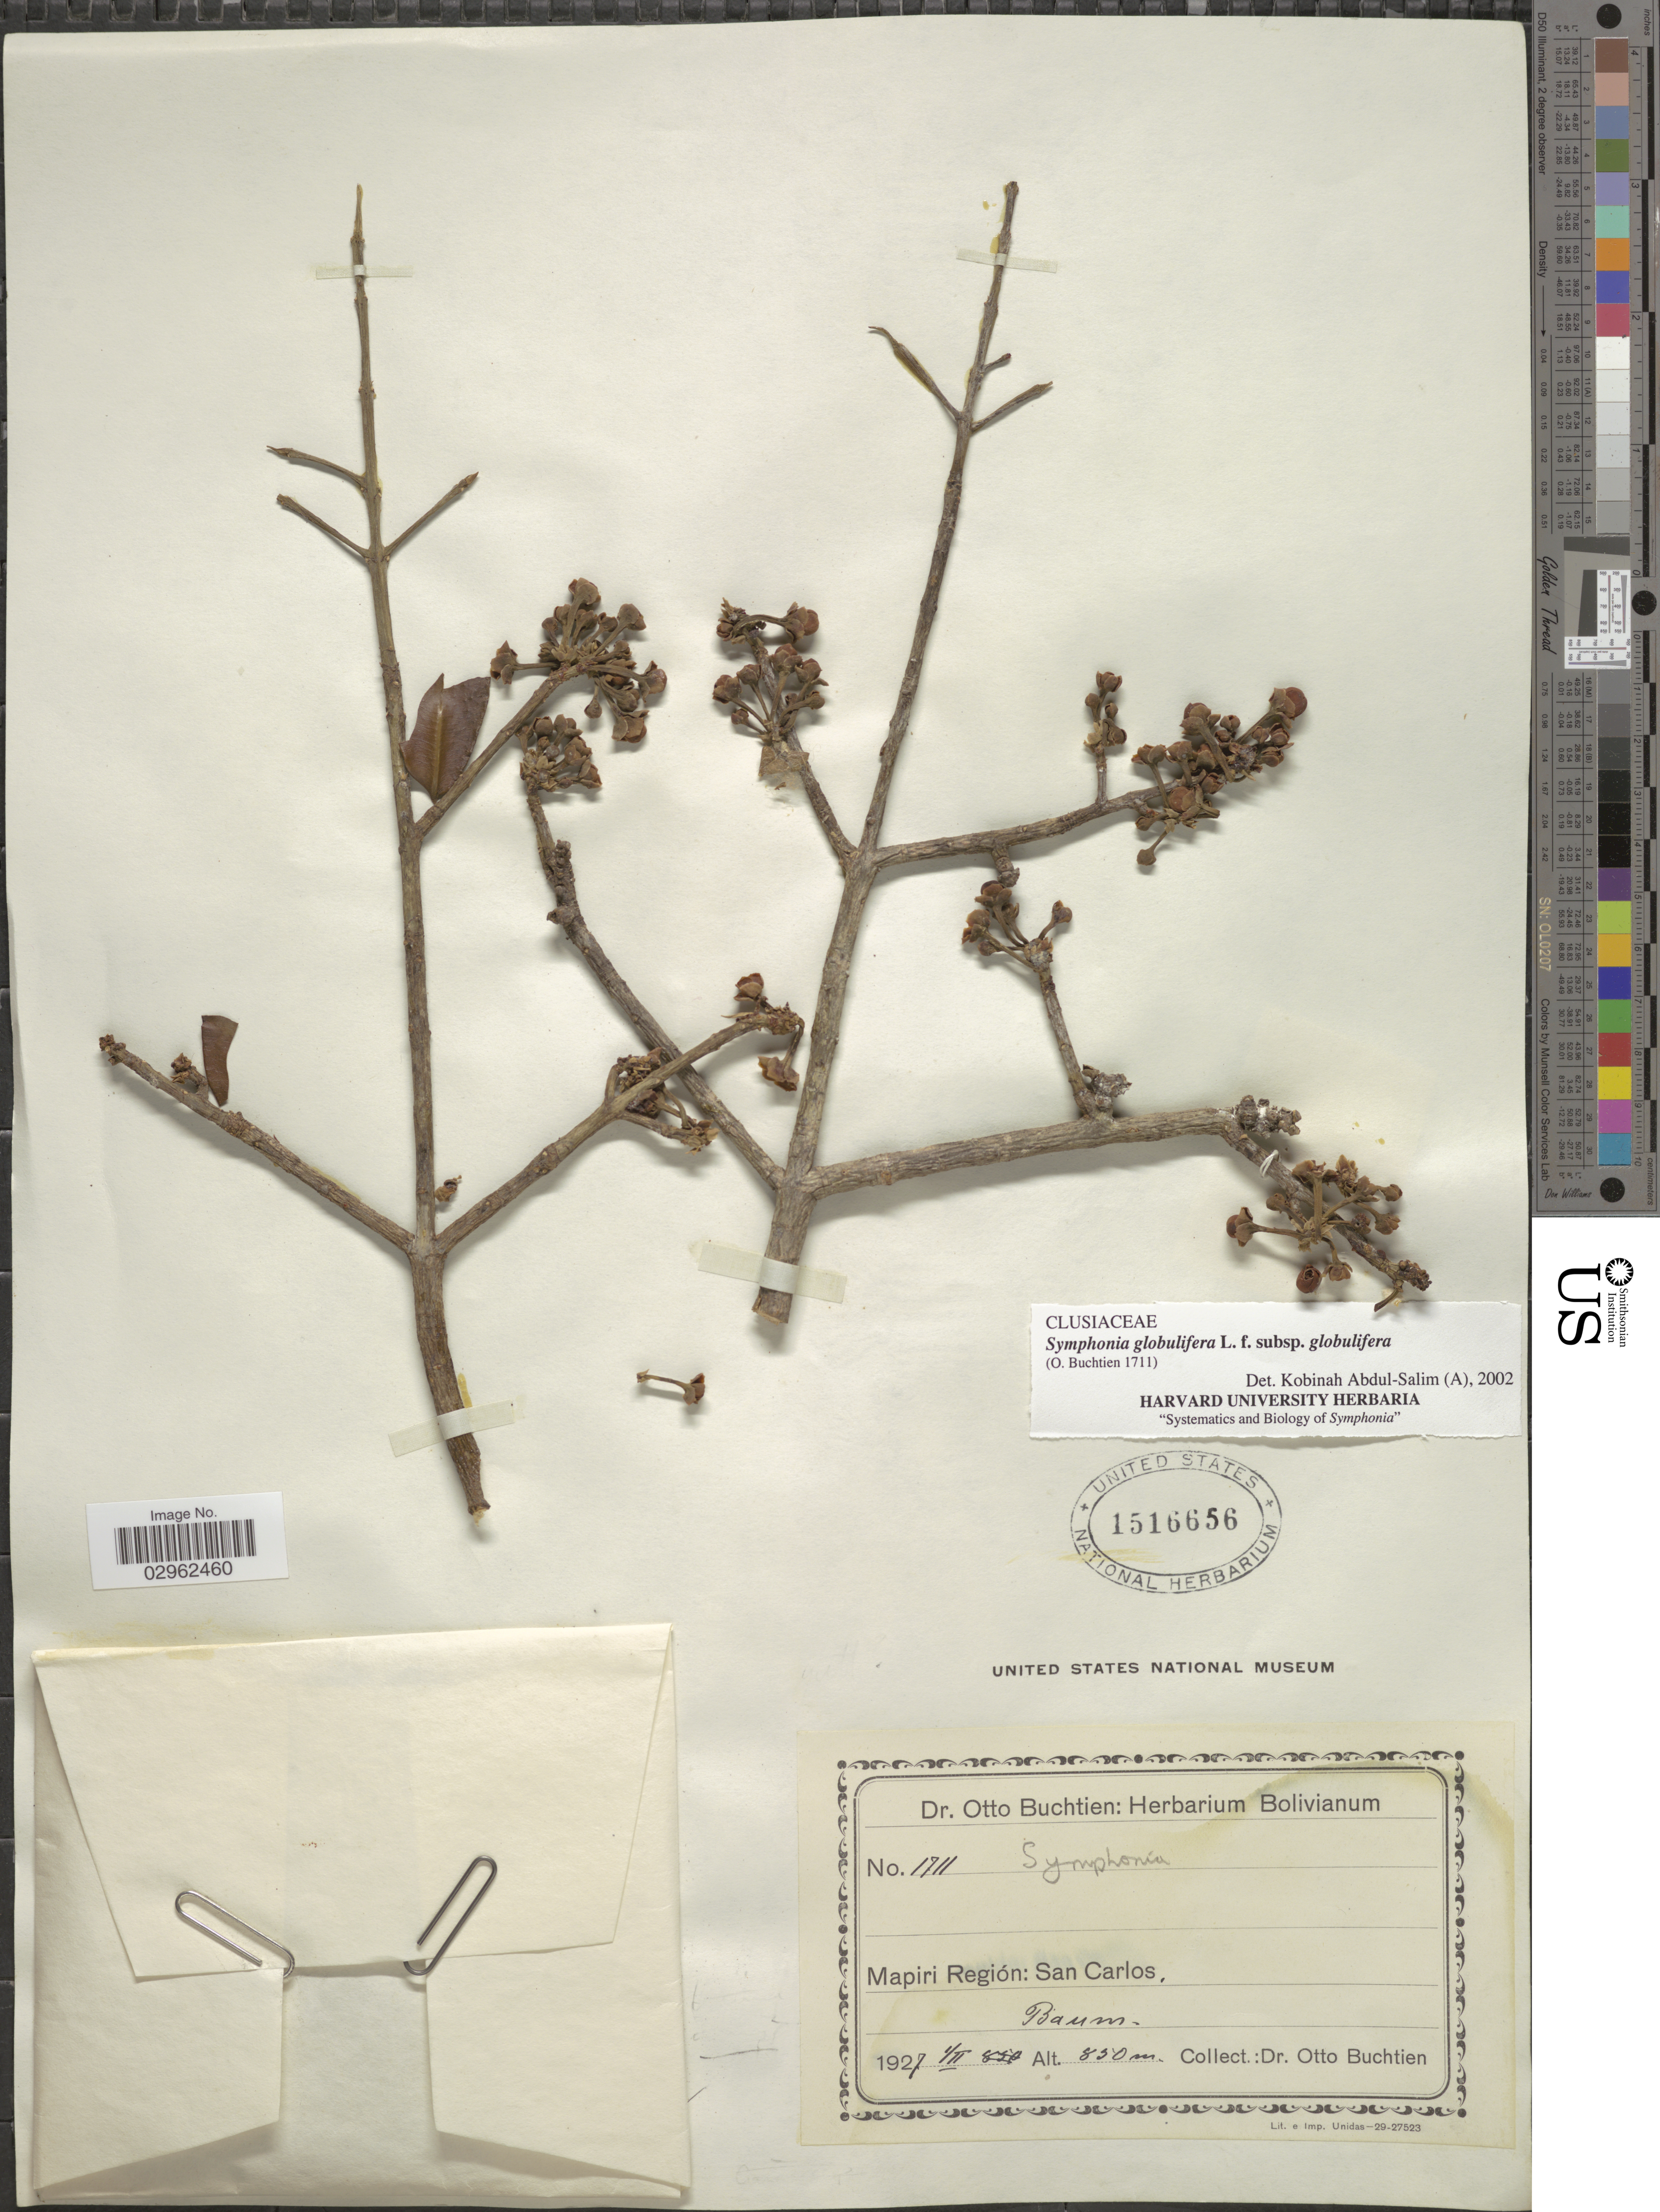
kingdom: Plantae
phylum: Tracheophyta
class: Magnoliopsida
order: Malpighiales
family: Clusiaceae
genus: Symphonia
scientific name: Symphonia globulifera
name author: L. f.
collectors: O. Buchtien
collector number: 1711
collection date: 1927-02-01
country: Bolivia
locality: Mapiri Región: San Carlos. Baum.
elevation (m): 850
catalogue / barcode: US 1516656